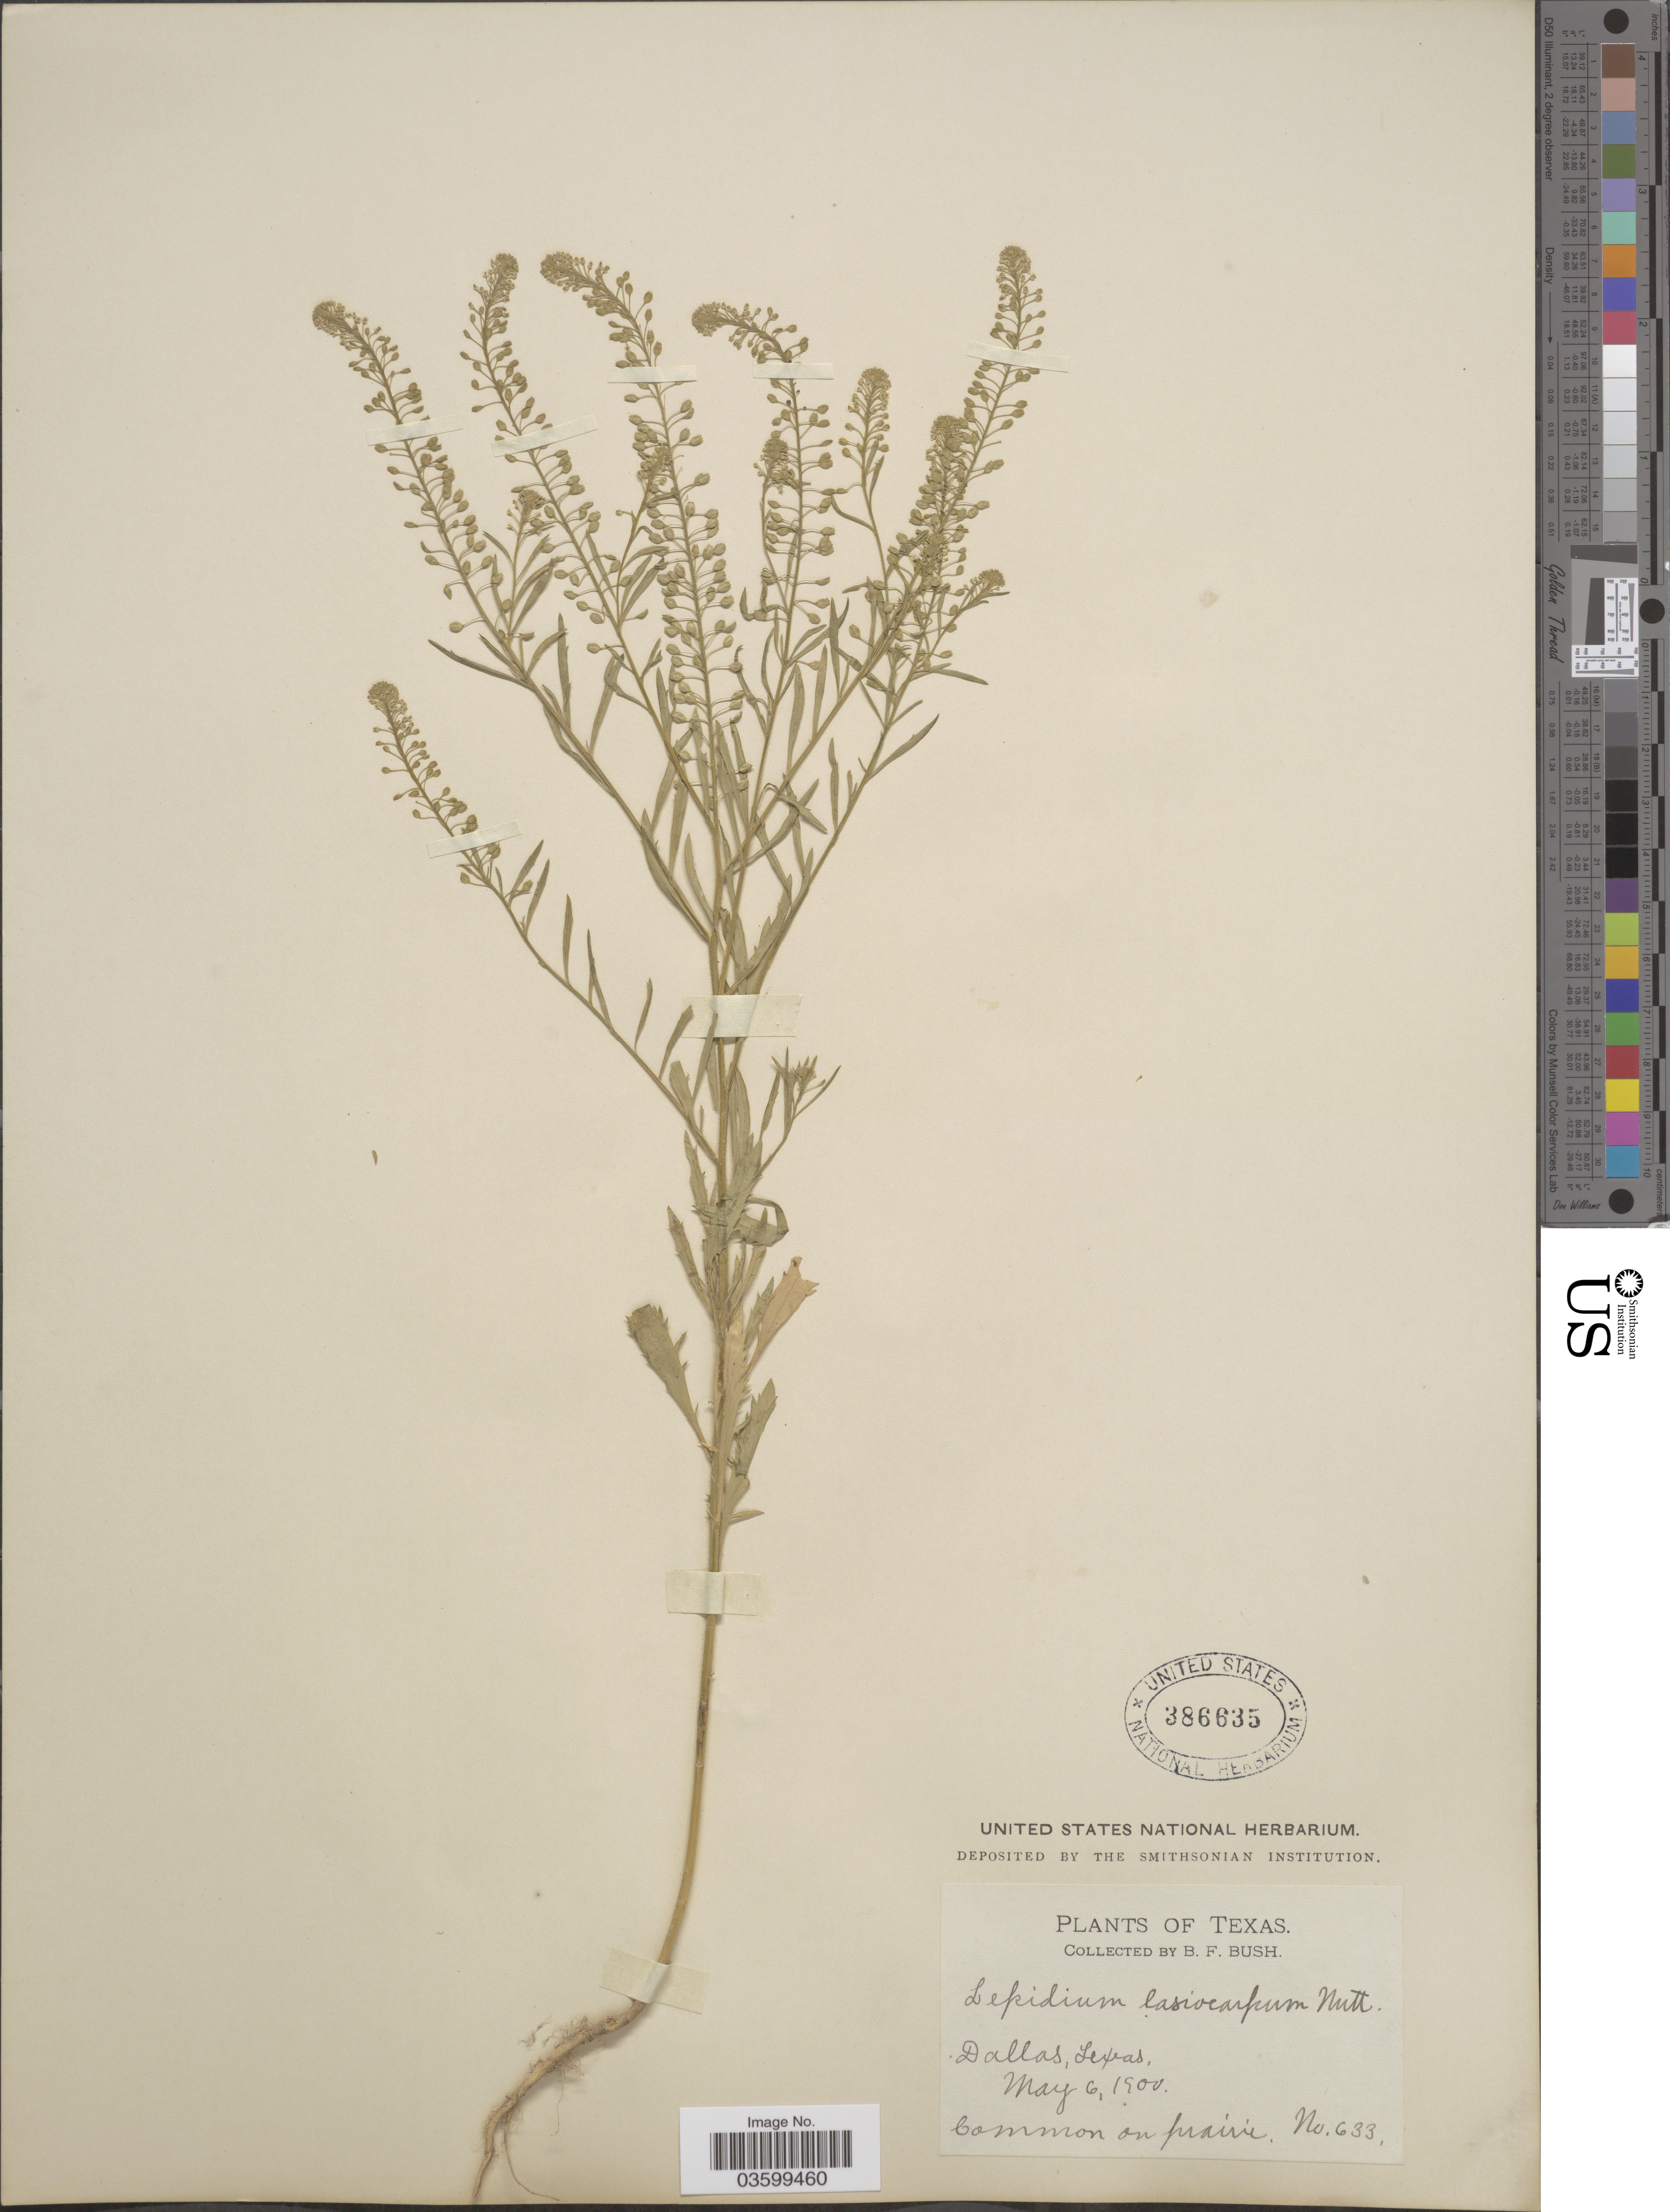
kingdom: Plantae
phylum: Tracheophyta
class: Magnoliopsida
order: Brassicales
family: Brassicaceae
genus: Lepidium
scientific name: Lepidium virginicum var. pubescens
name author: (Greene) C.L. Hitchc.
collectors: B. F. Bush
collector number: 633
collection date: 1900-05-06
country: United States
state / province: Texas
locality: Dallas.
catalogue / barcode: US 386635